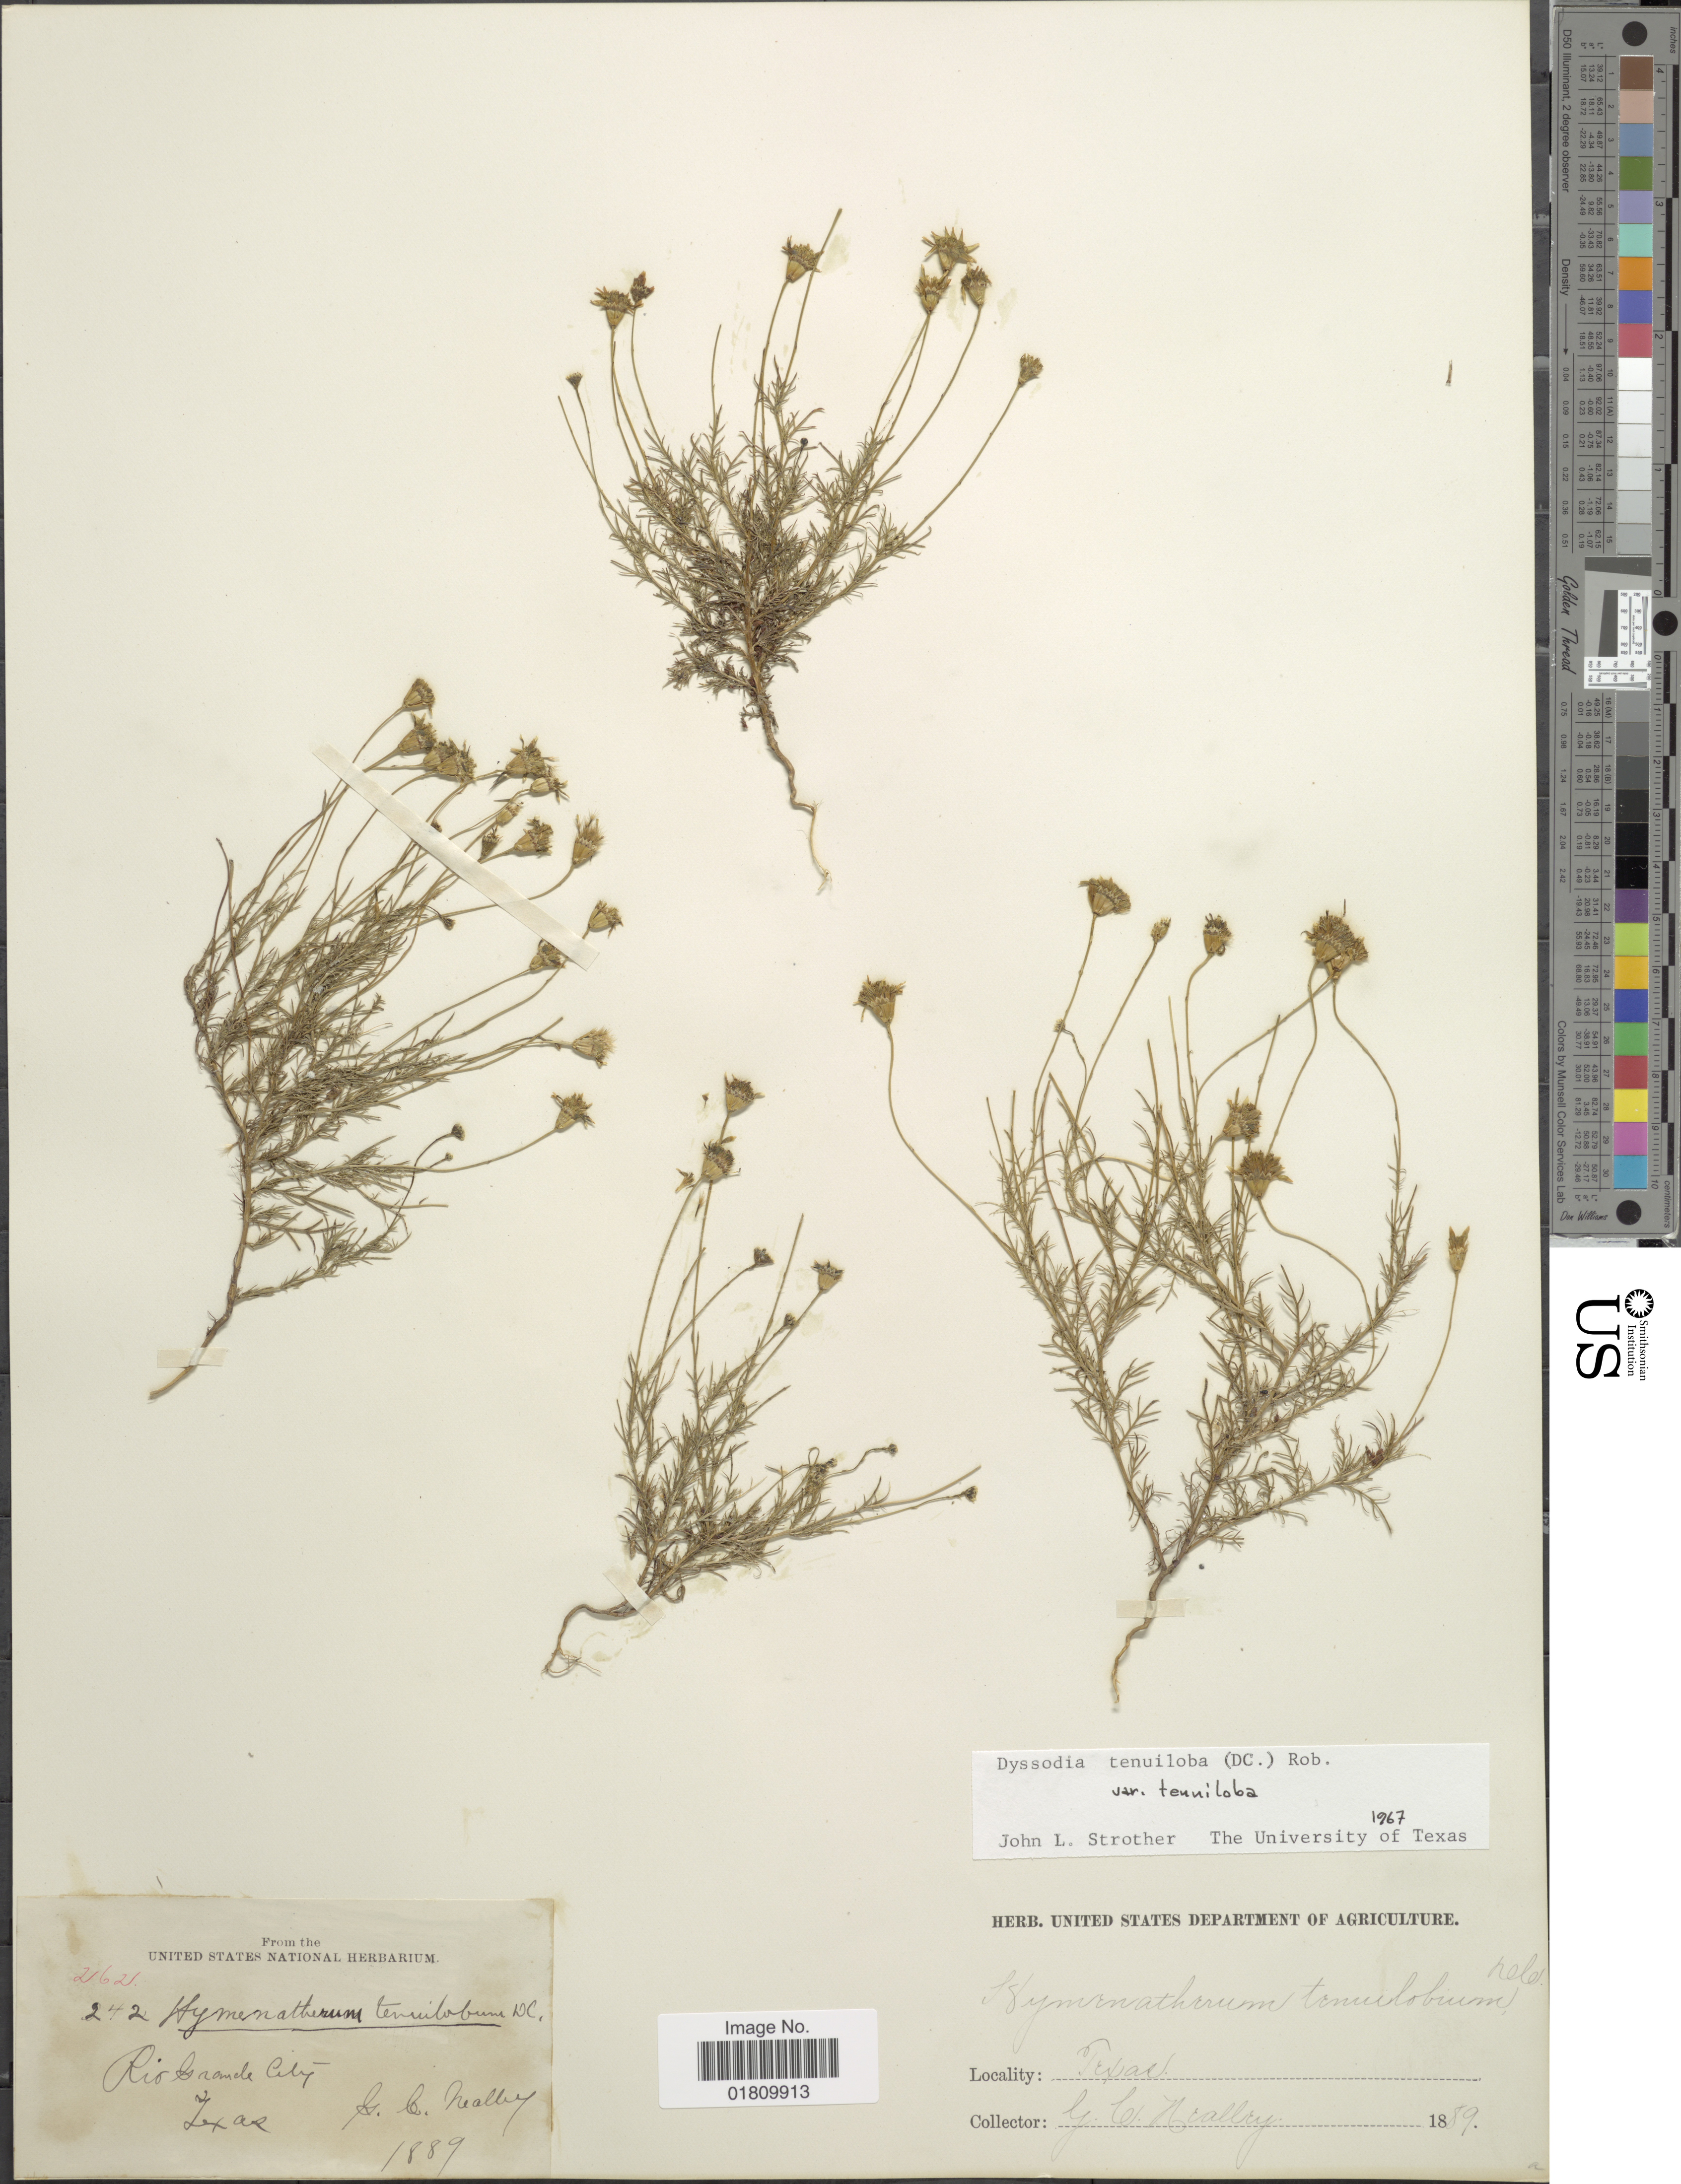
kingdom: Plantae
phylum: Tracheophyta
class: Magnoliopsida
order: Asterales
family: Asteraceae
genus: Thymophylla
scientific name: Thymophylla tenuiloba var. tenuiloba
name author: (DC.) Small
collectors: G. C. Nealley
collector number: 2621/242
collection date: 1889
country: United States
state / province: Texas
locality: Rio Grande City